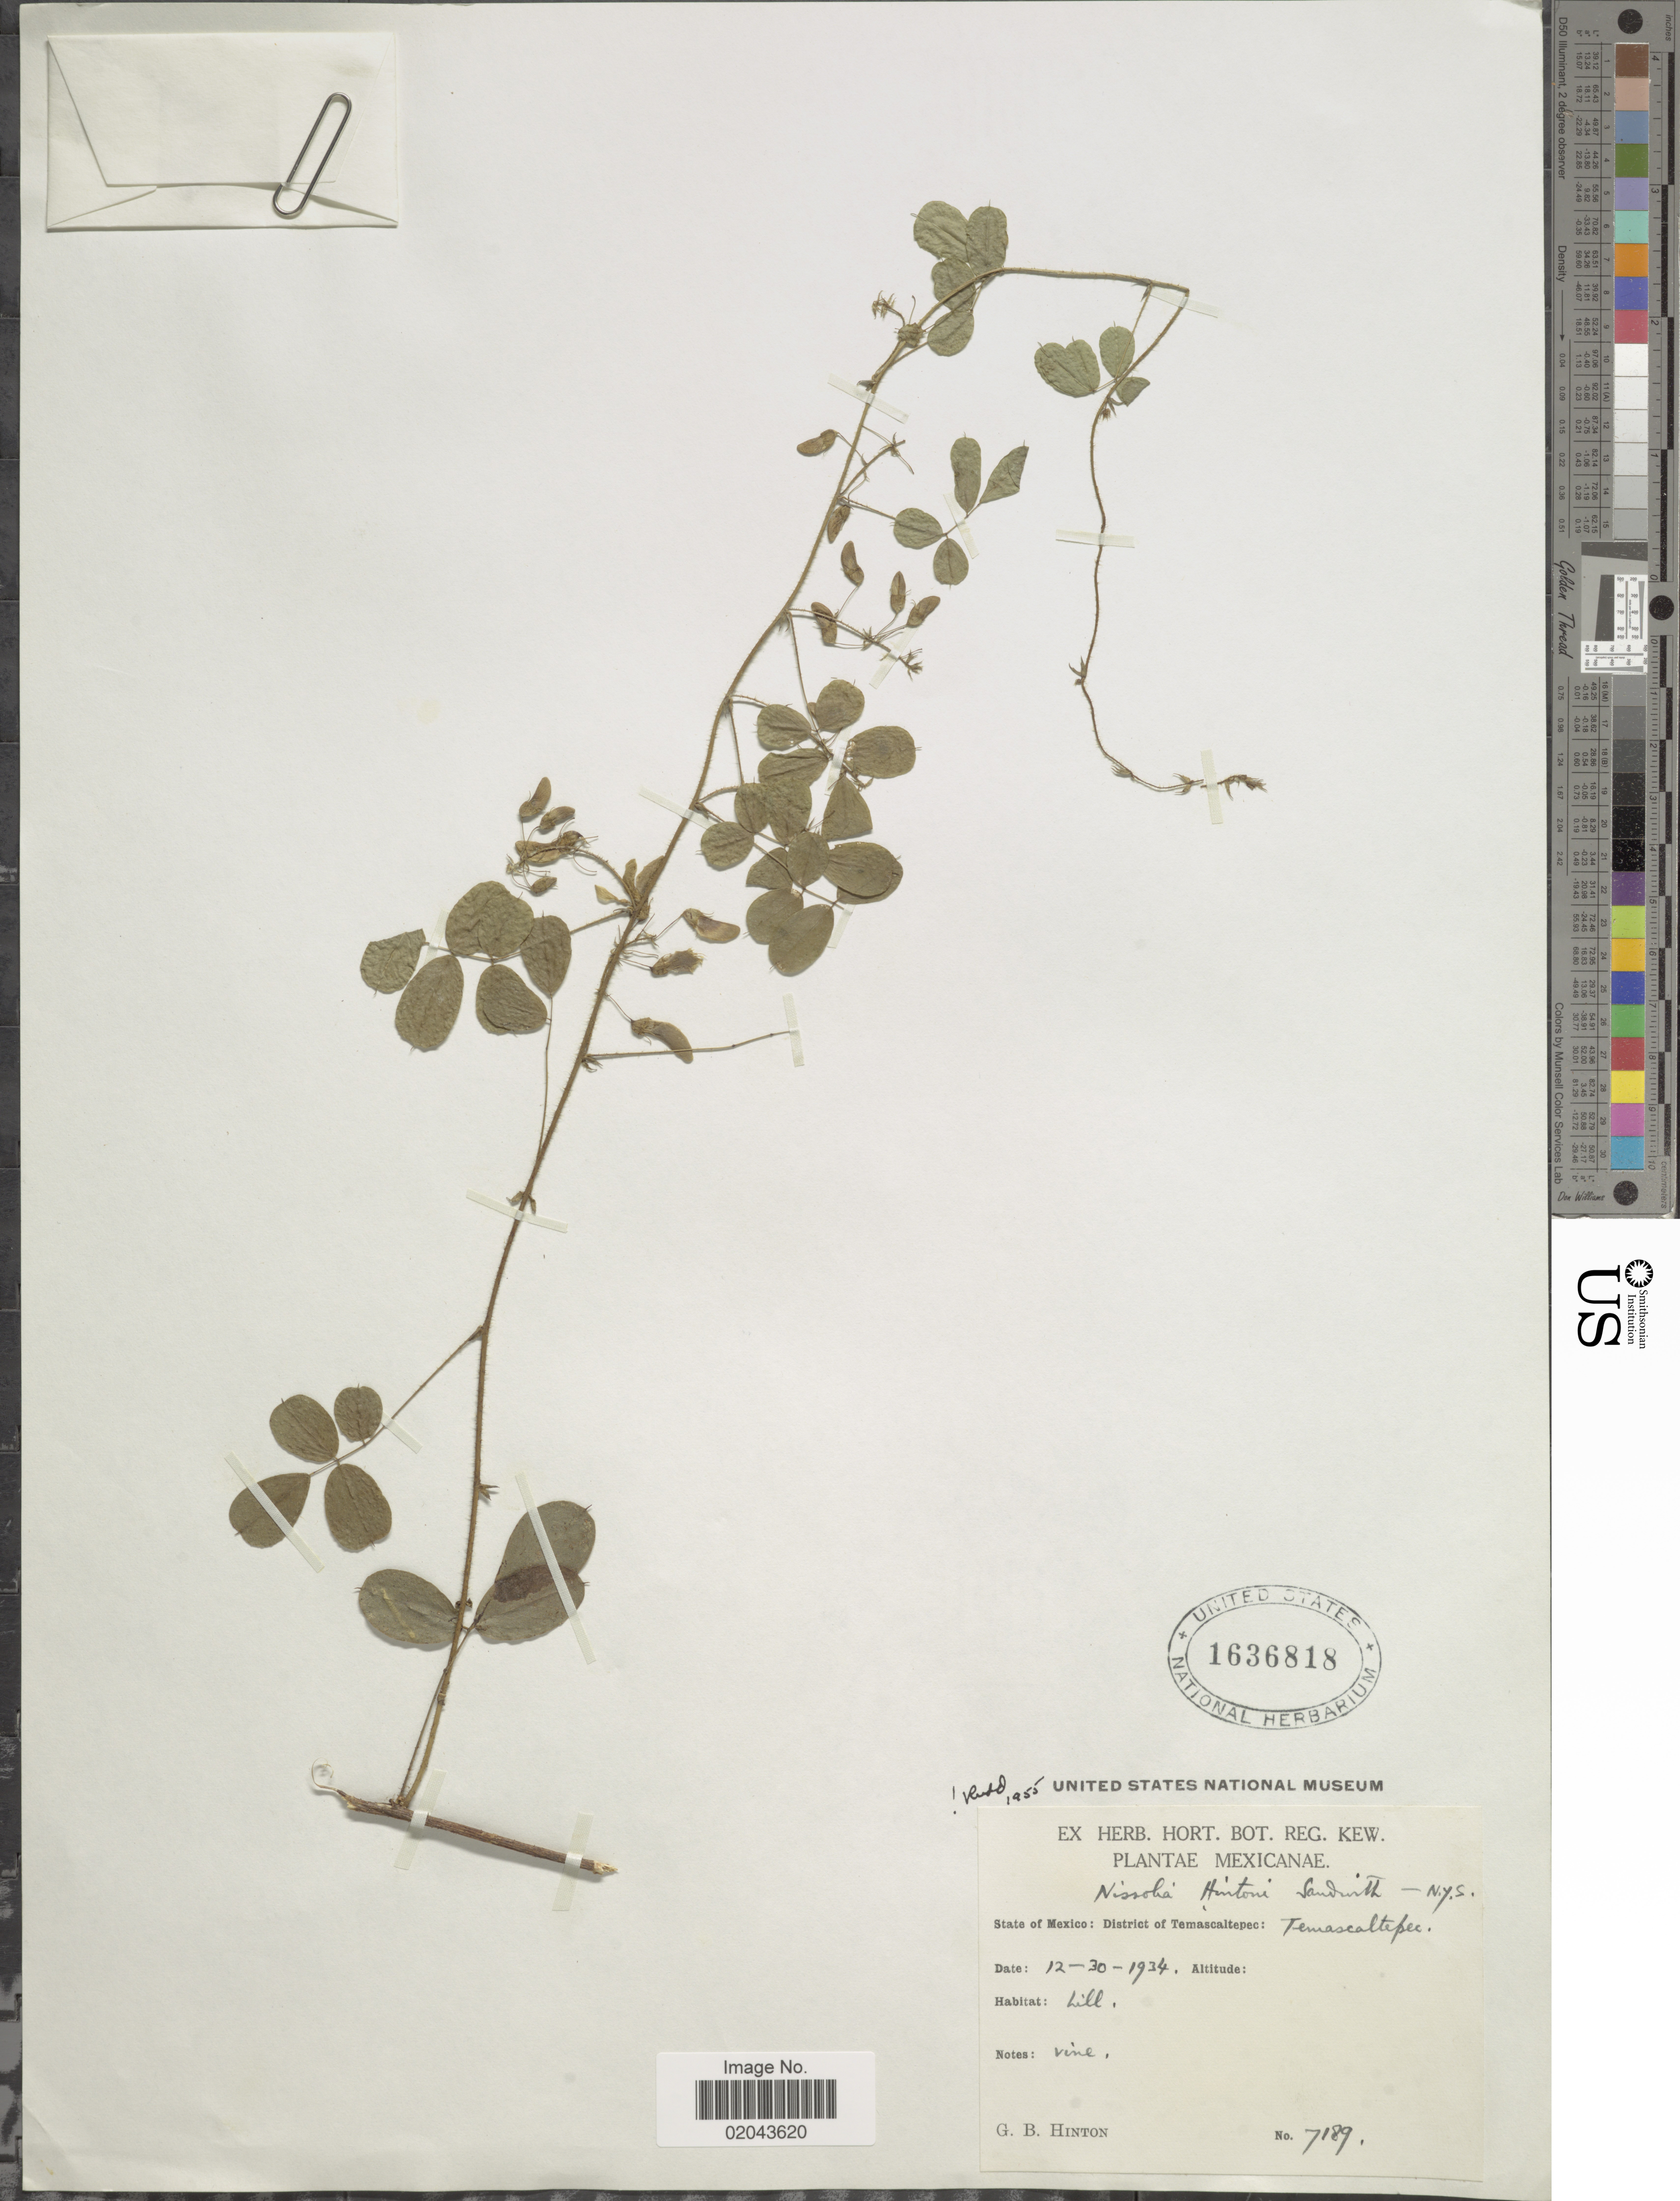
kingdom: Plantae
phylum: Tracheophyta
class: Magnoliopsida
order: Fabales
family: Fabaceae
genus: Nissolia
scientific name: Nissolia hintoni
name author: Sandwith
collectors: G. B. Hinton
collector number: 7189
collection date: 1934-12-30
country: Mexico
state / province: México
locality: District of Temascaltepec: Temascaltepec, hill.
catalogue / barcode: US 1636818